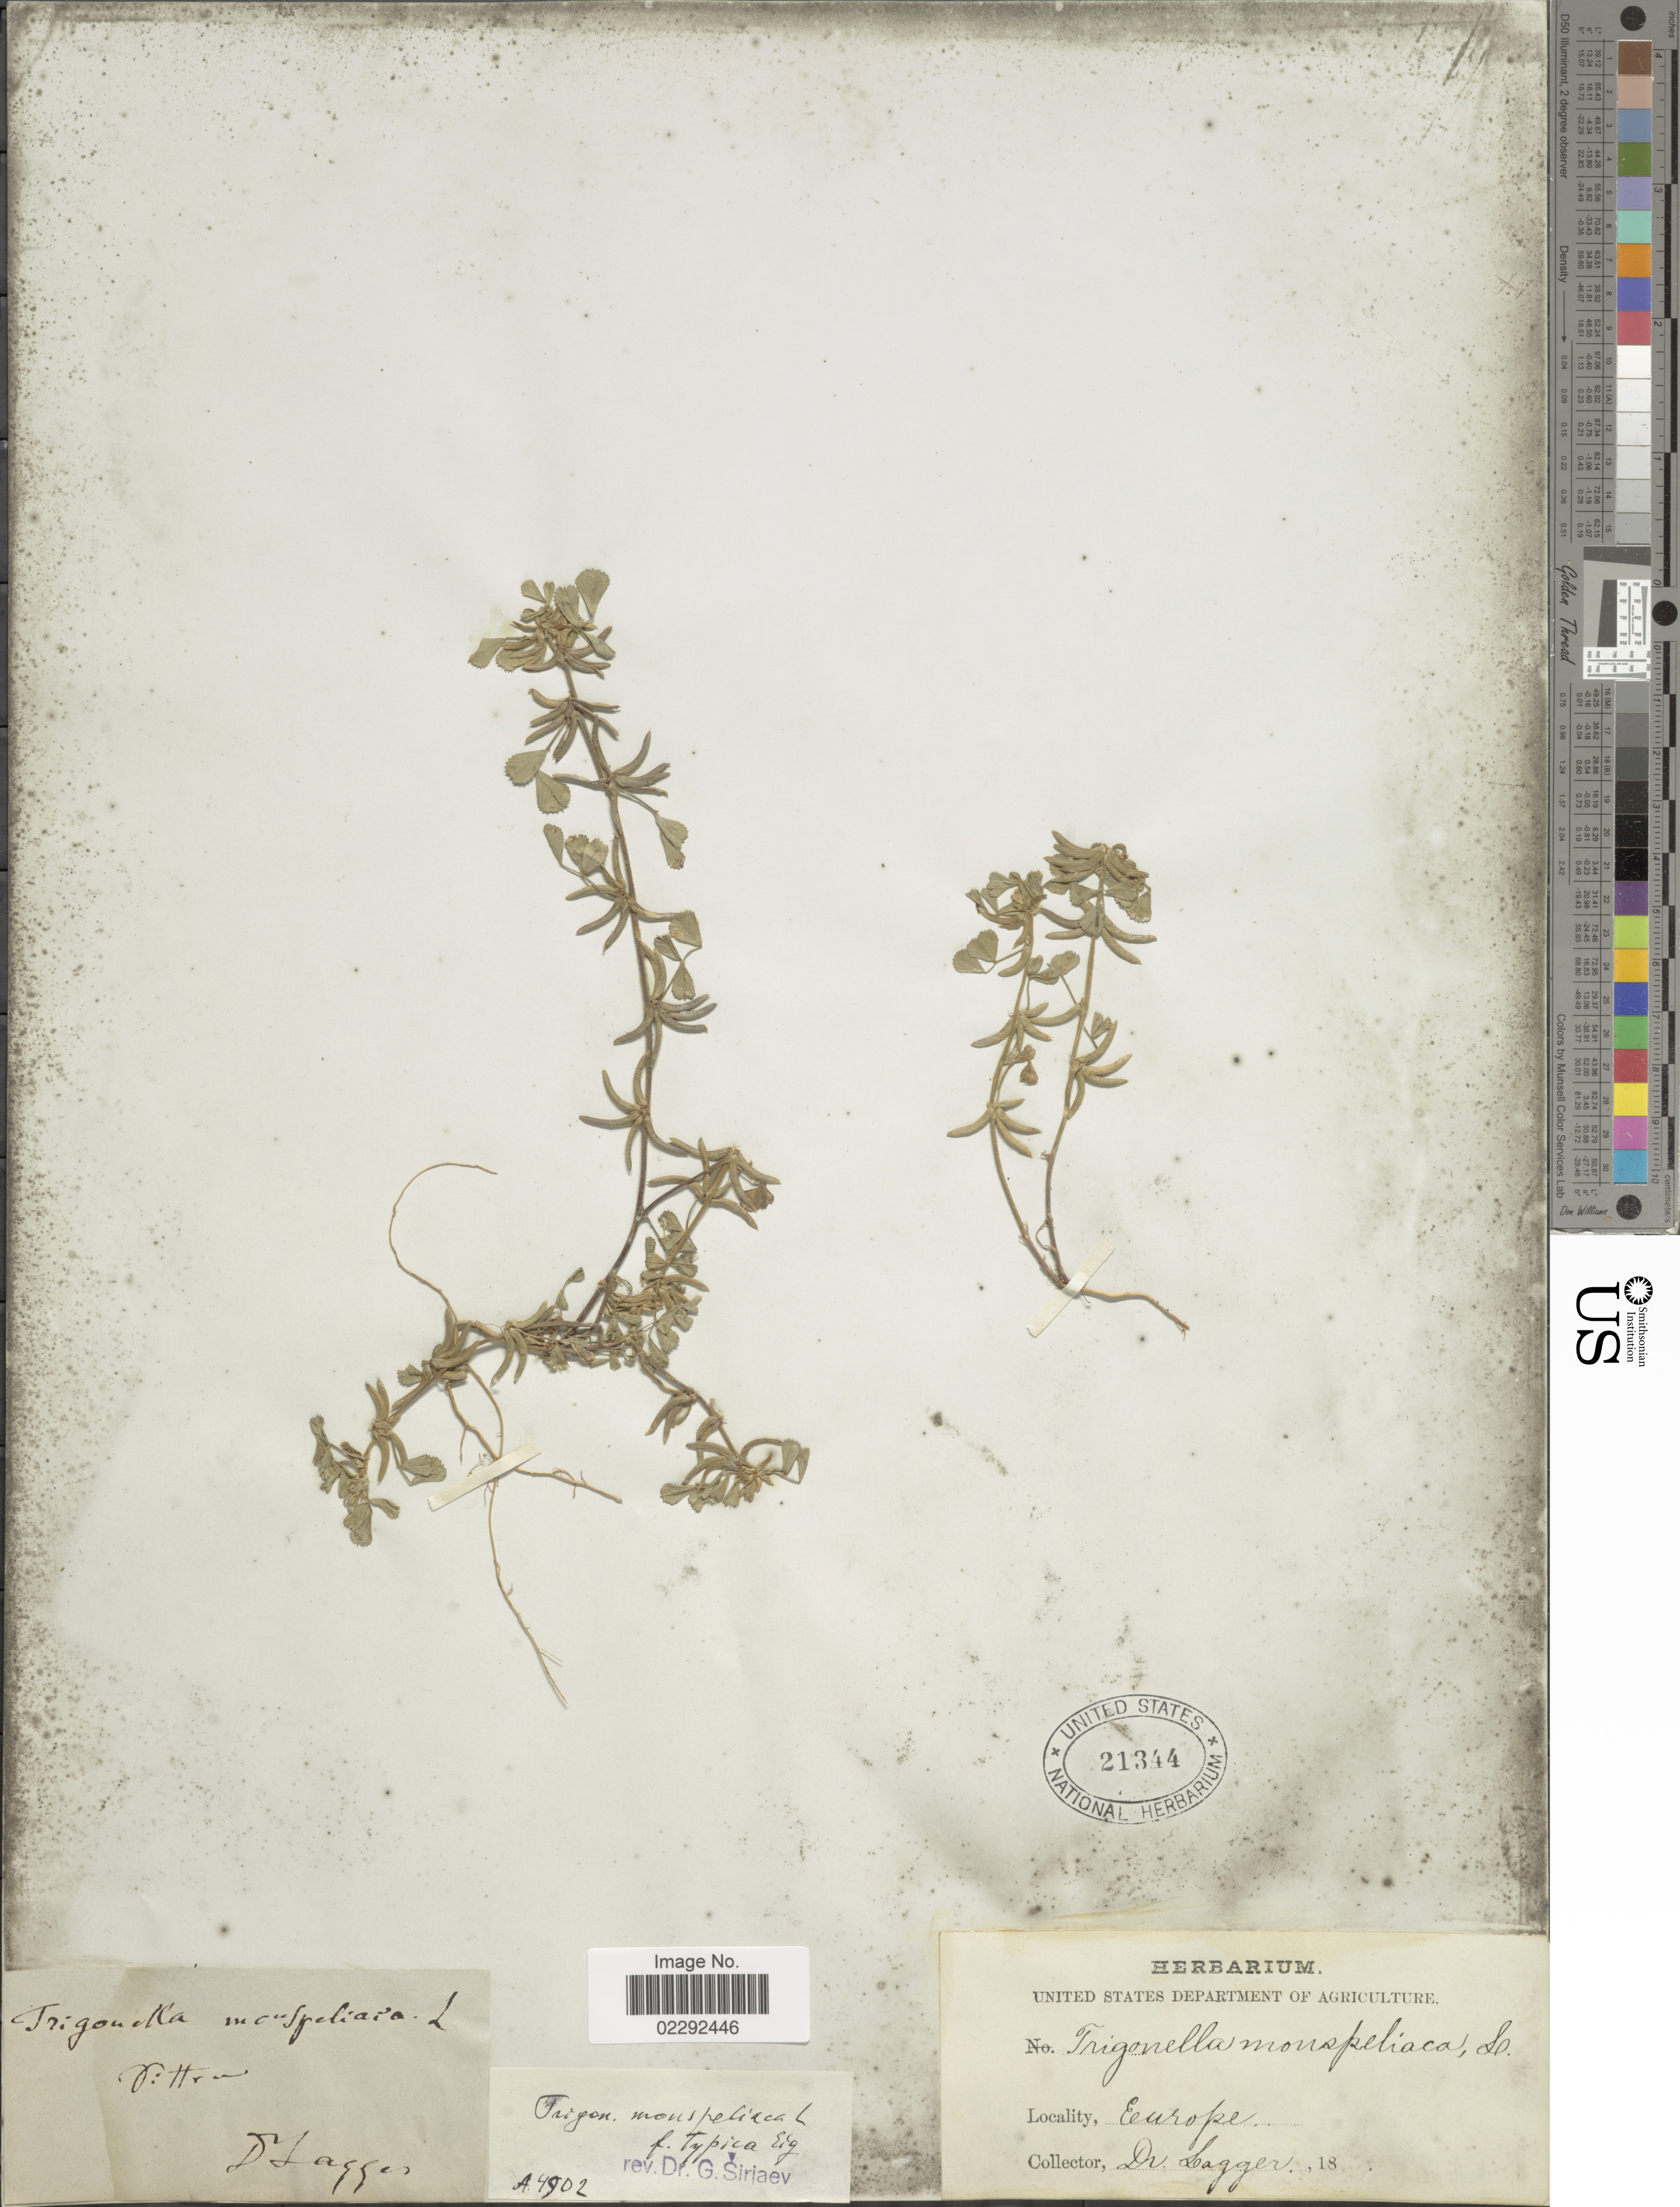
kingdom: Plantae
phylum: Tracheophyta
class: Magnoliopsida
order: Fabales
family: Fabaceae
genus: Trigonella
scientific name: Trigonella monspeliaca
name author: L.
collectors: F. J. Lagger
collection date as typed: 18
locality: Europe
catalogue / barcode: US 21344